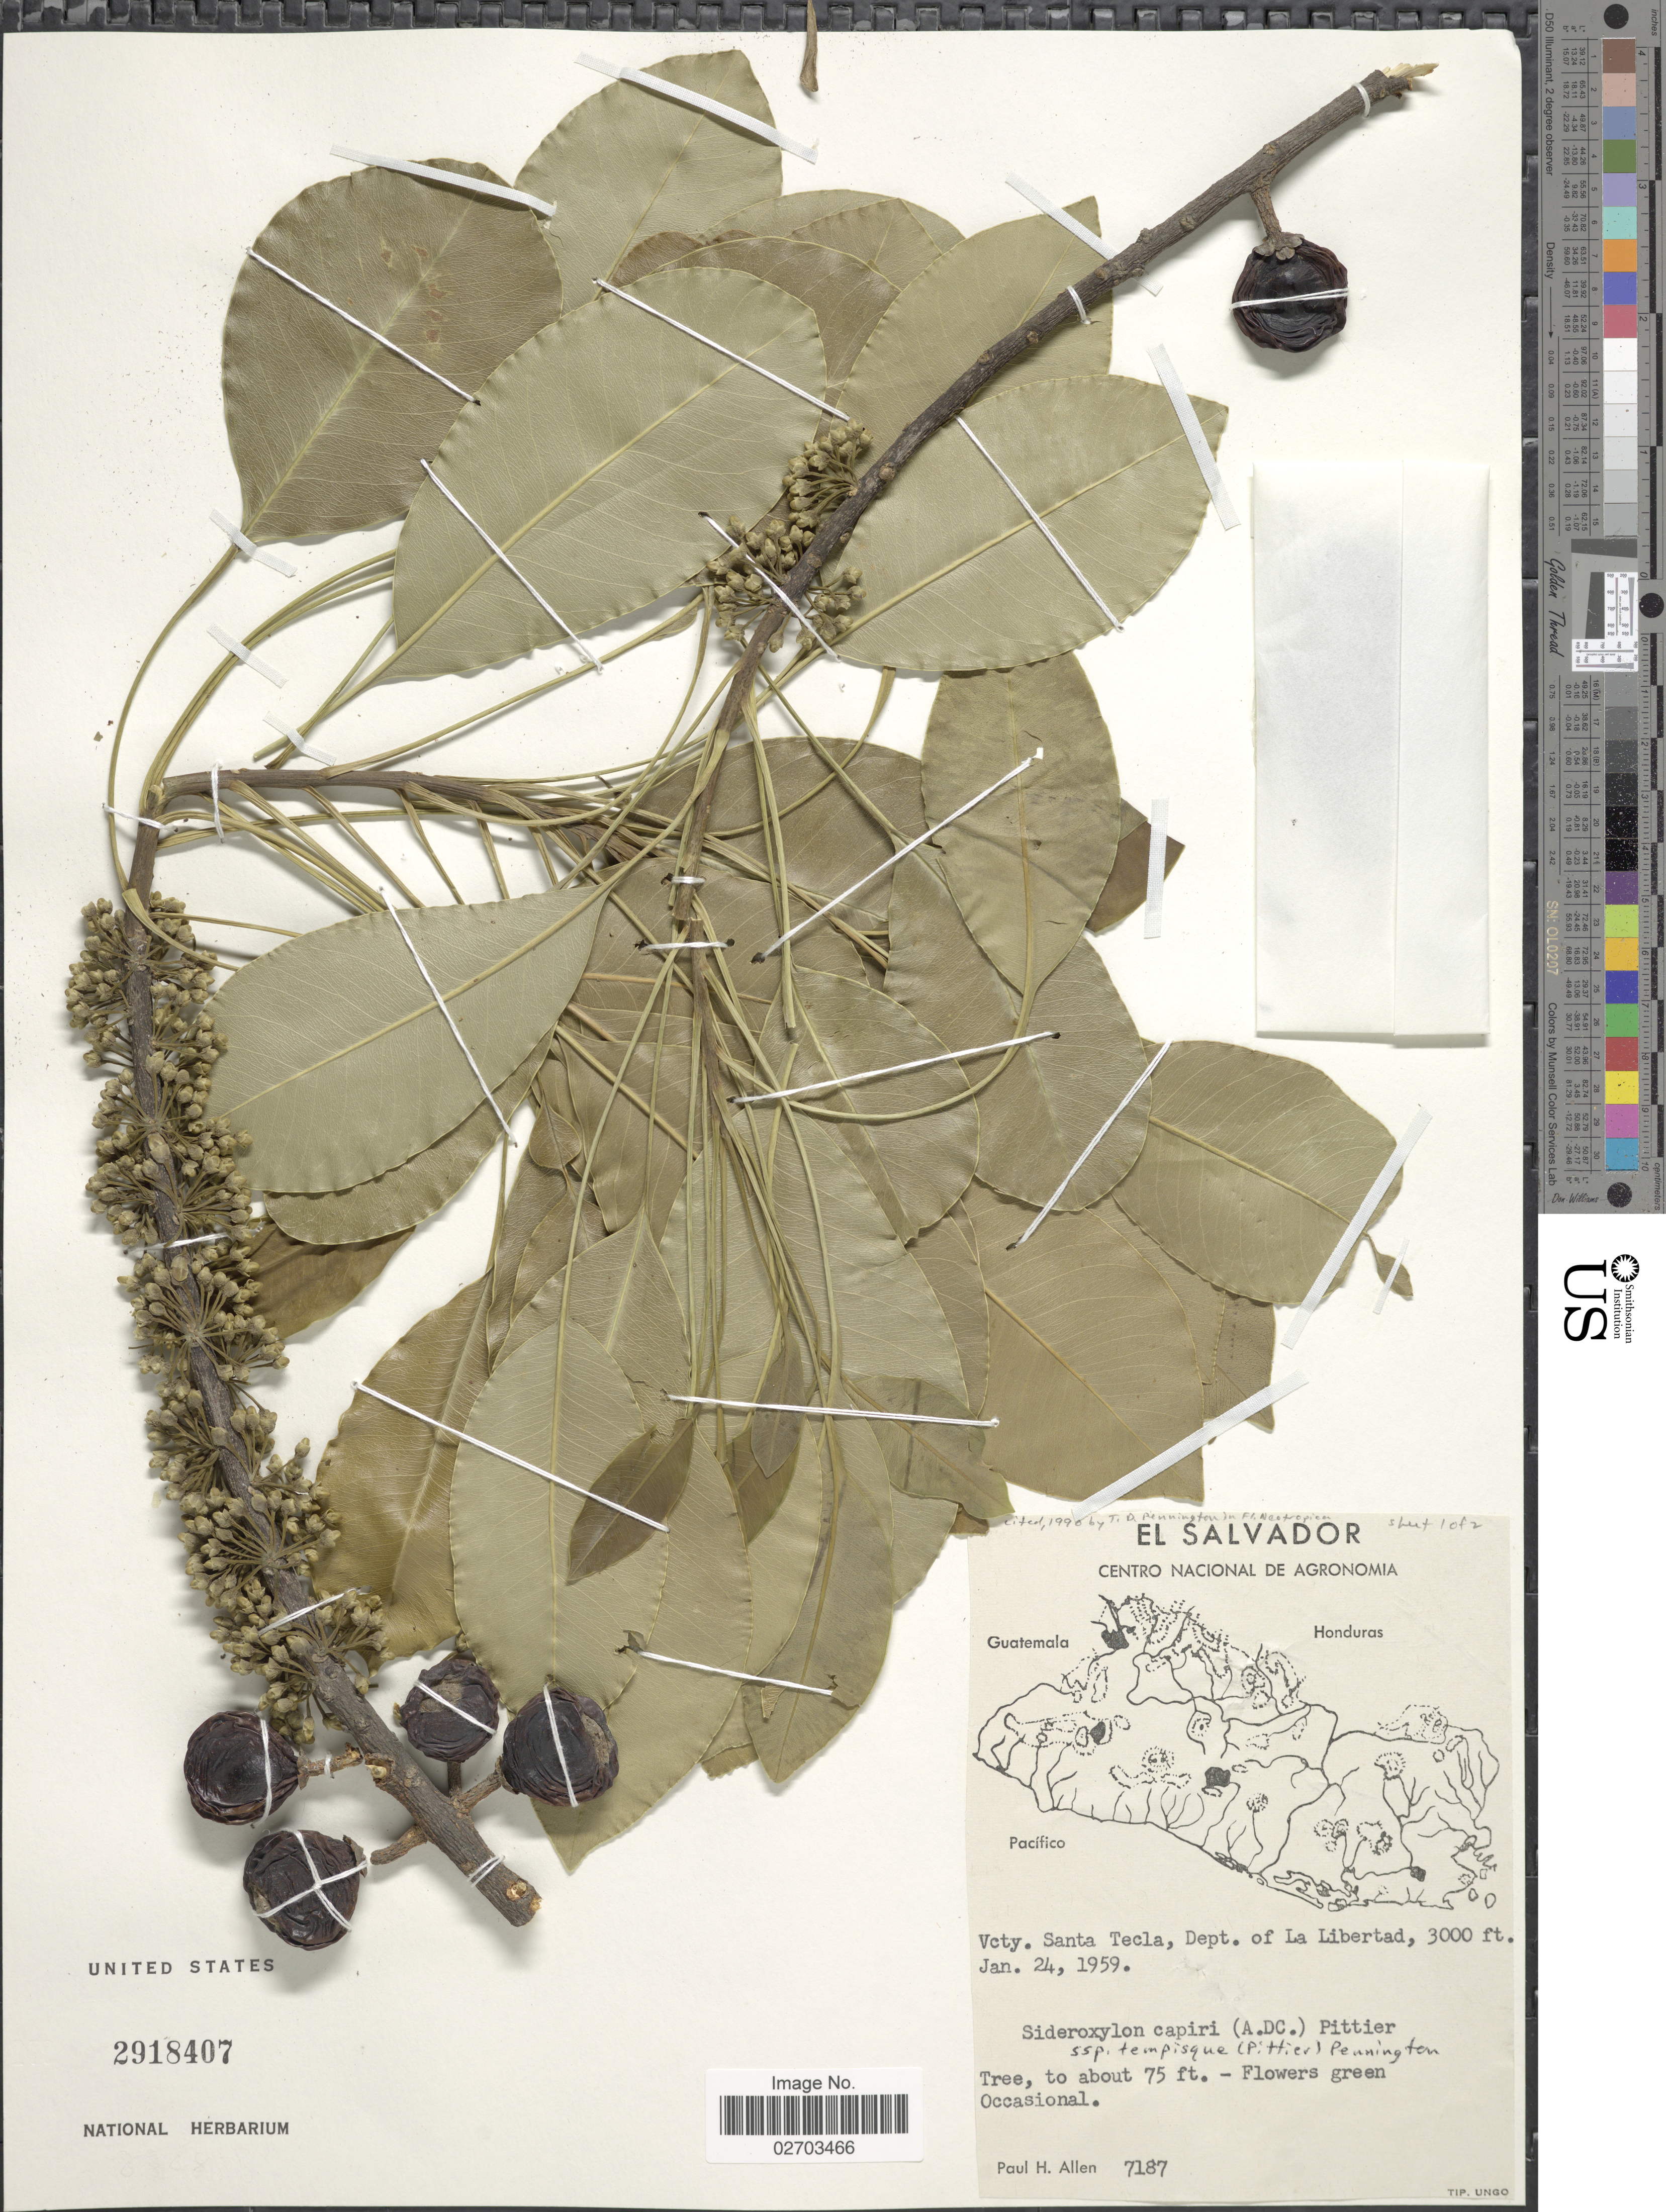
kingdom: Plantae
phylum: Tracheophyta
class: Magnoliopsida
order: Ericales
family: Sapotaceae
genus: Sideroxylon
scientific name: Sideroxylon capiri subsp. tempisque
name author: (Pittier) T.D. Penn.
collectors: P. H. Allen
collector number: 7187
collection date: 1959-01-24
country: El Salvador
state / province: La Libertad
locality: Vcty. Santa Tecla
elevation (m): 914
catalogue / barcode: US 2918407